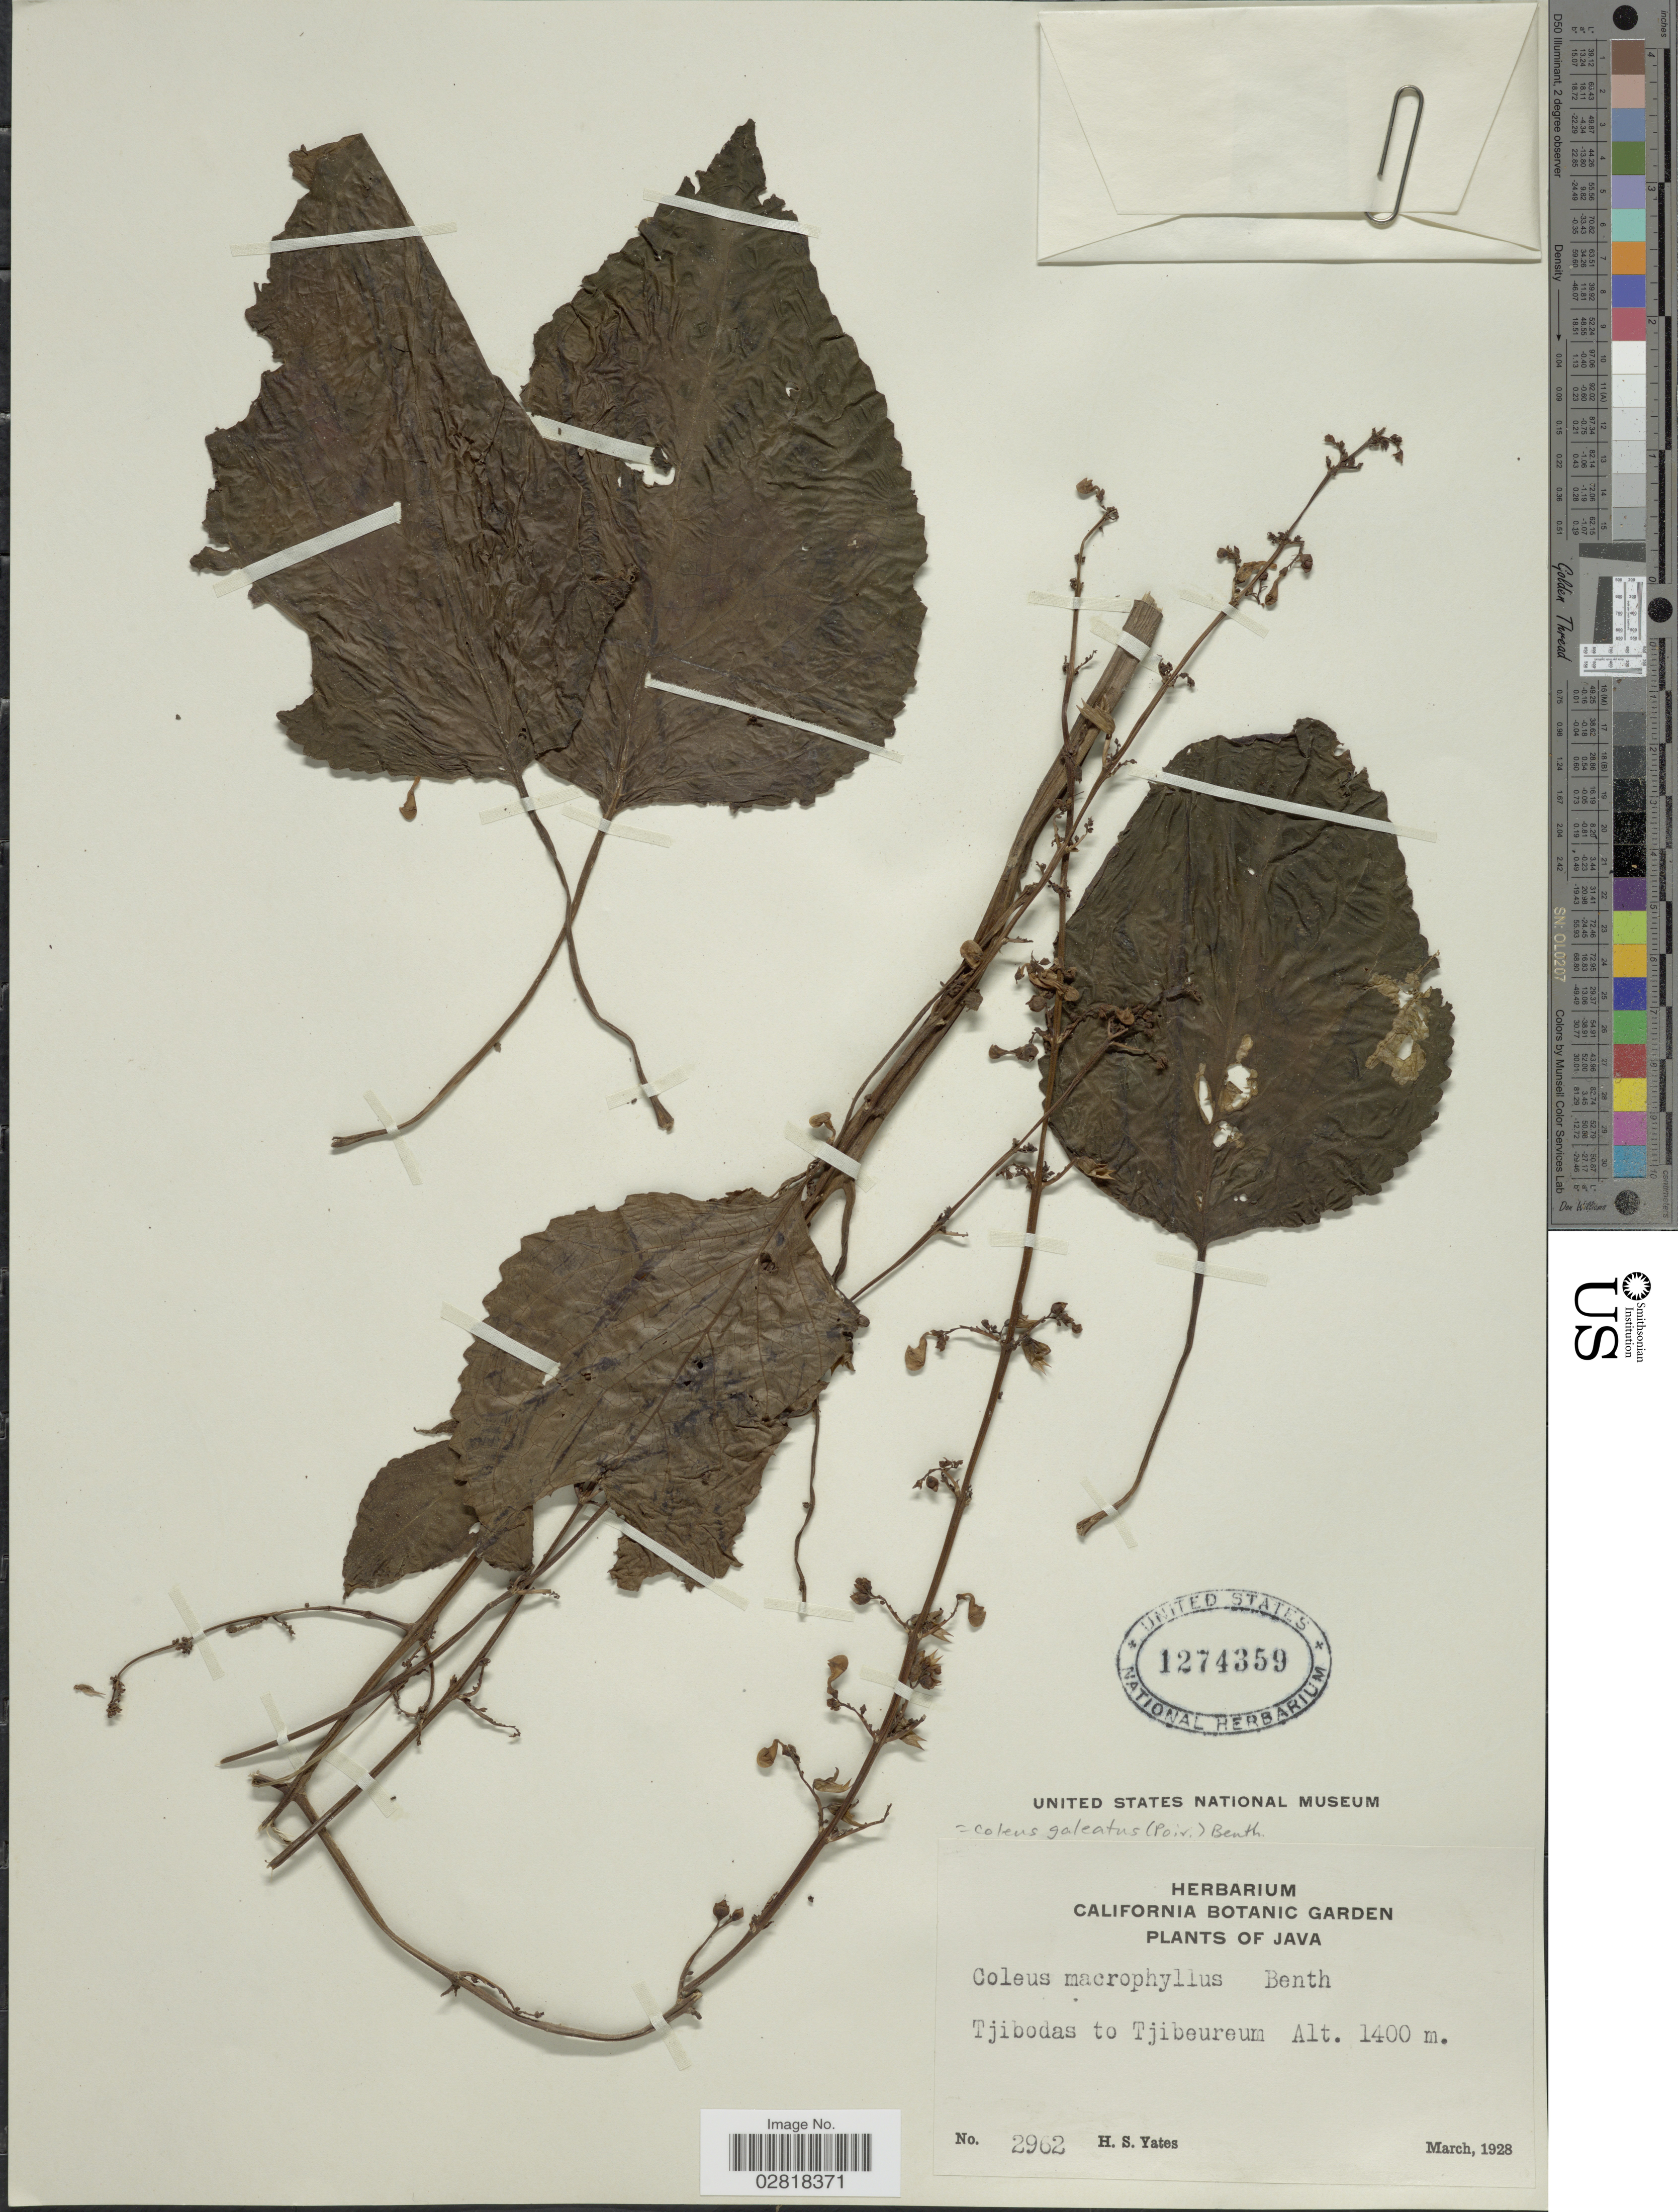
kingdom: Plantae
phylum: Tracheophyta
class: Magnoliopsida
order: Lamiales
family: Lamiaceae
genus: Plectranthus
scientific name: Plectranthus galeatus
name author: Vahl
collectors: H. S. Yates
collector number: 2962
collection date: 1928-03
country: Indonesia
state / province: Java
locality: Tjibodas to Tjibeureum.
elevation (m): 1400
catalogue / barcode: US 1274359